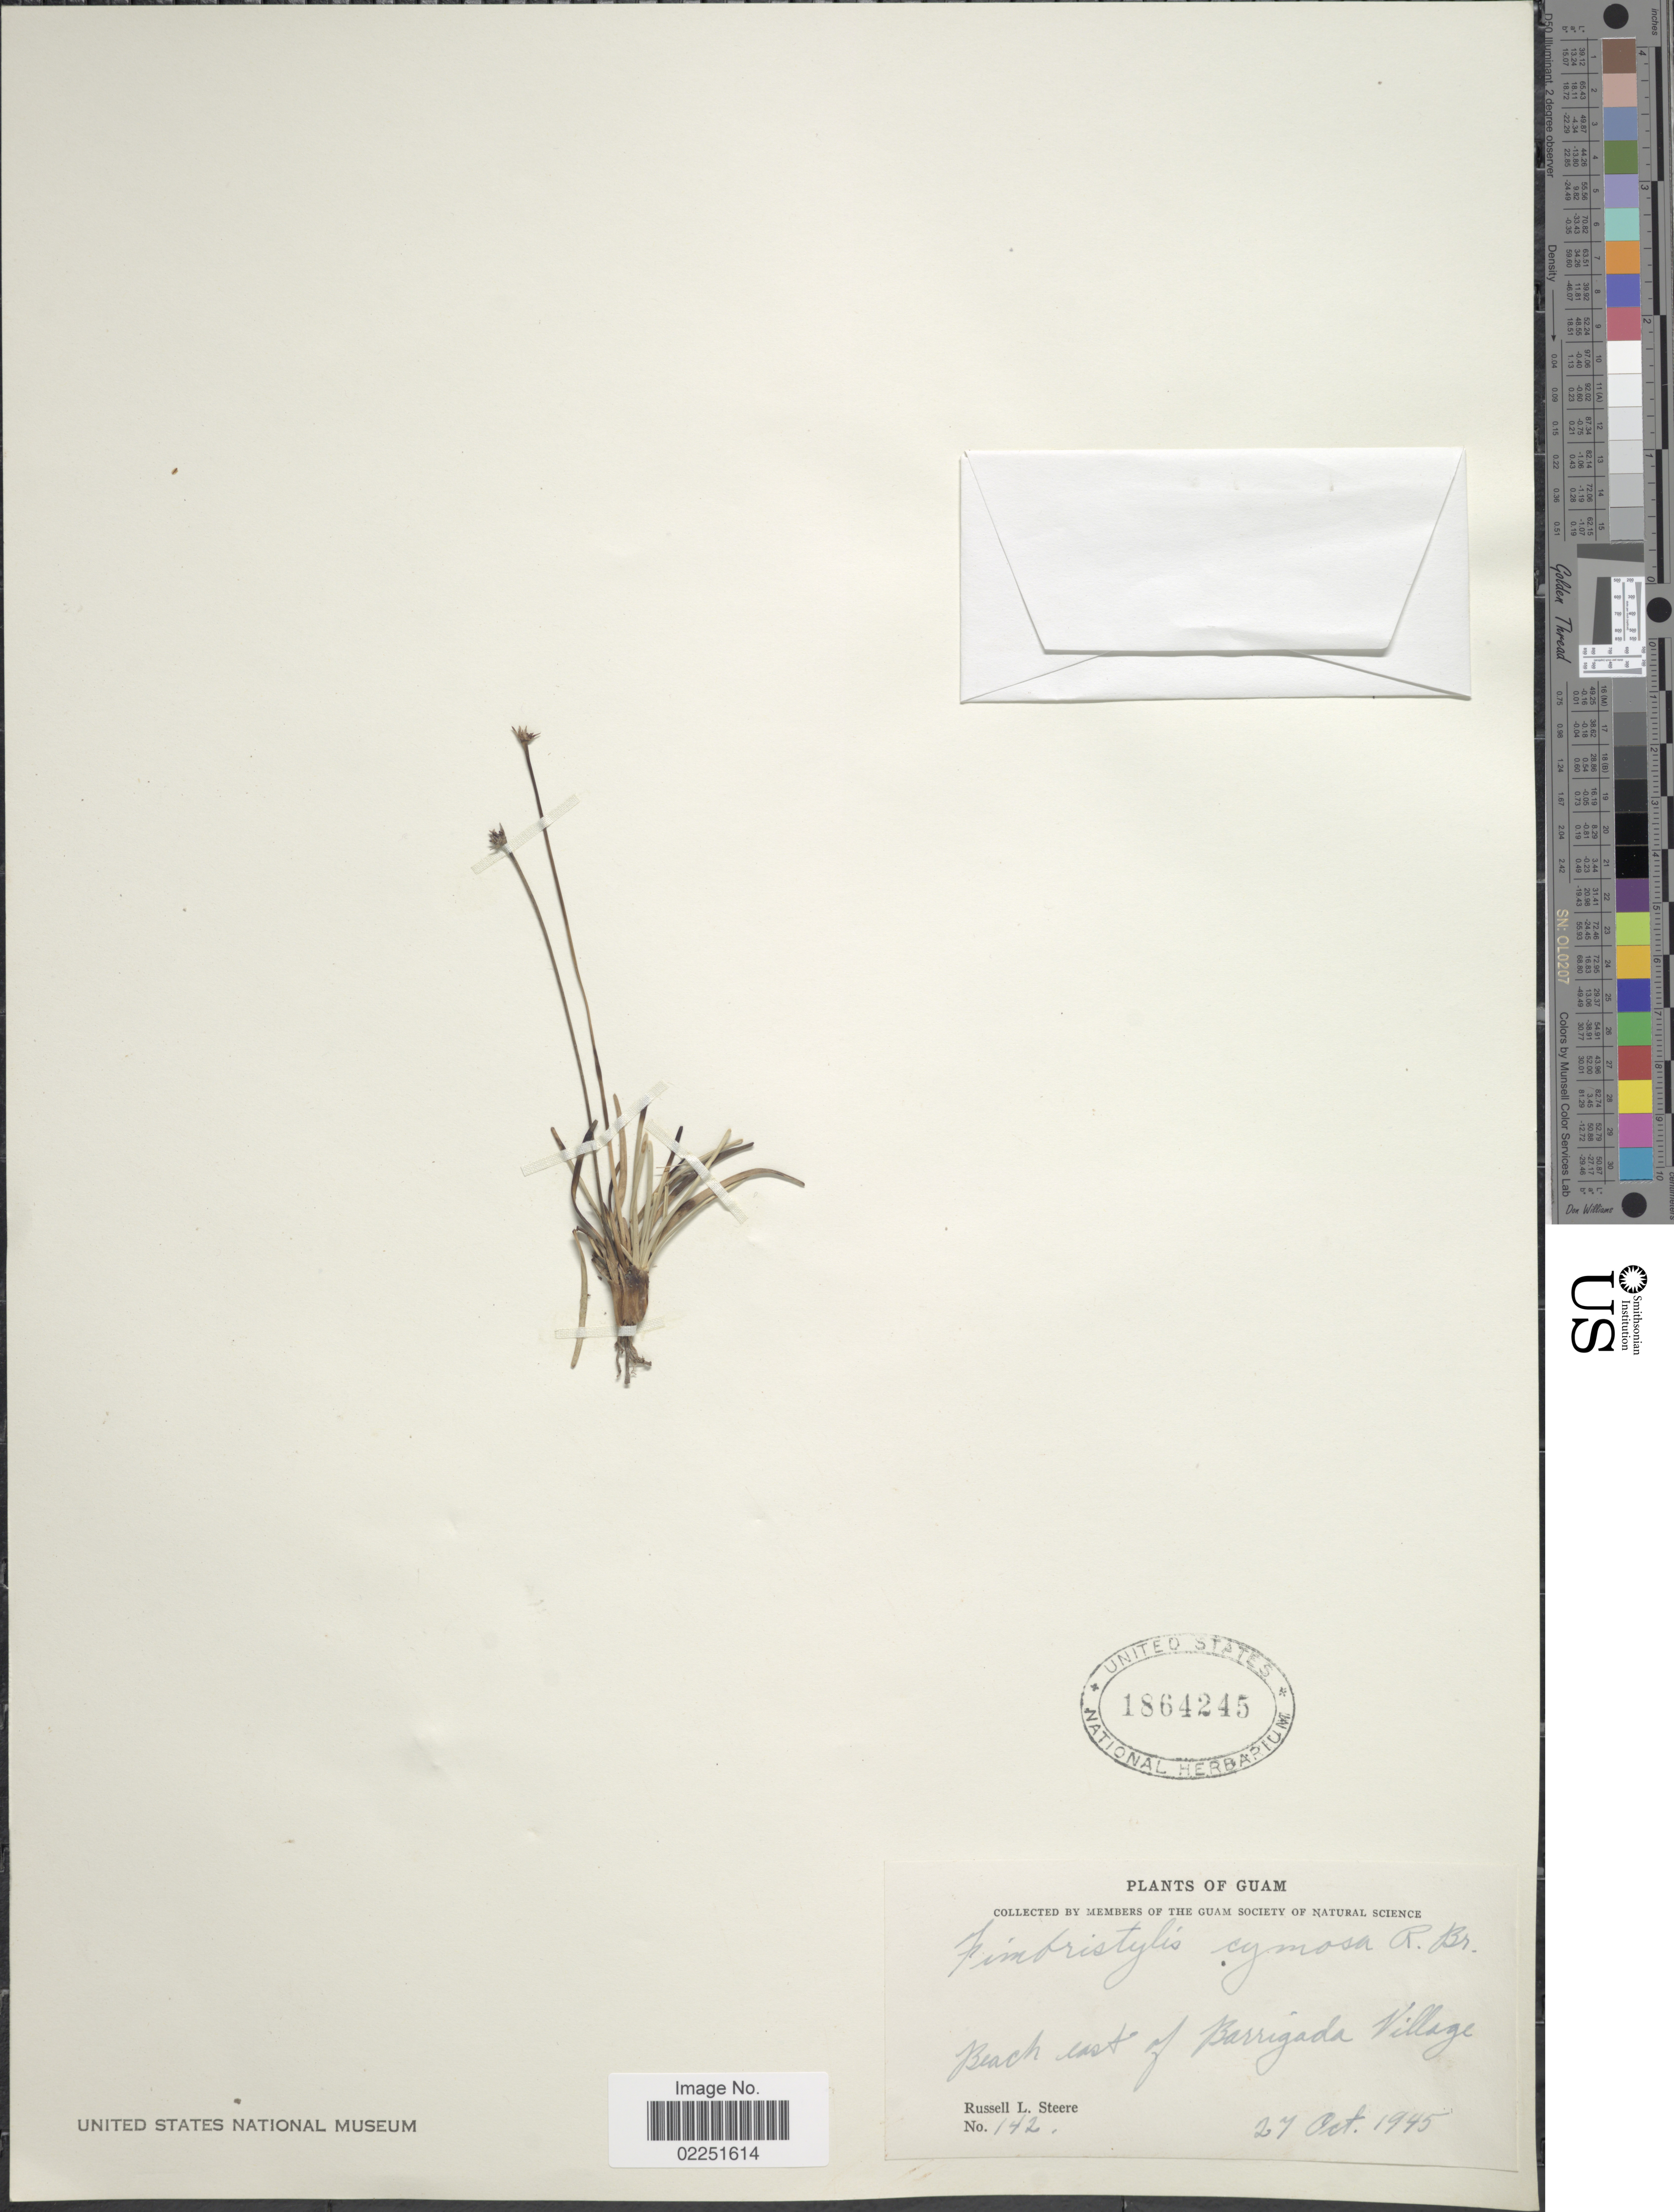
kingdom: Plantae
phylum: Tracheophyta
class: Liliopsida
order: Poales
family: Cyperaceae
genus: Fimbristylis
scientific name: Fimbristylis cymosa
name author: R. Br.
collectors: R. L. Steere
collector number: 142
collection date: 1945-10-27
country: Guam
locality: Beach east of Barrigada Village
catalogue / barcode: US 1864245